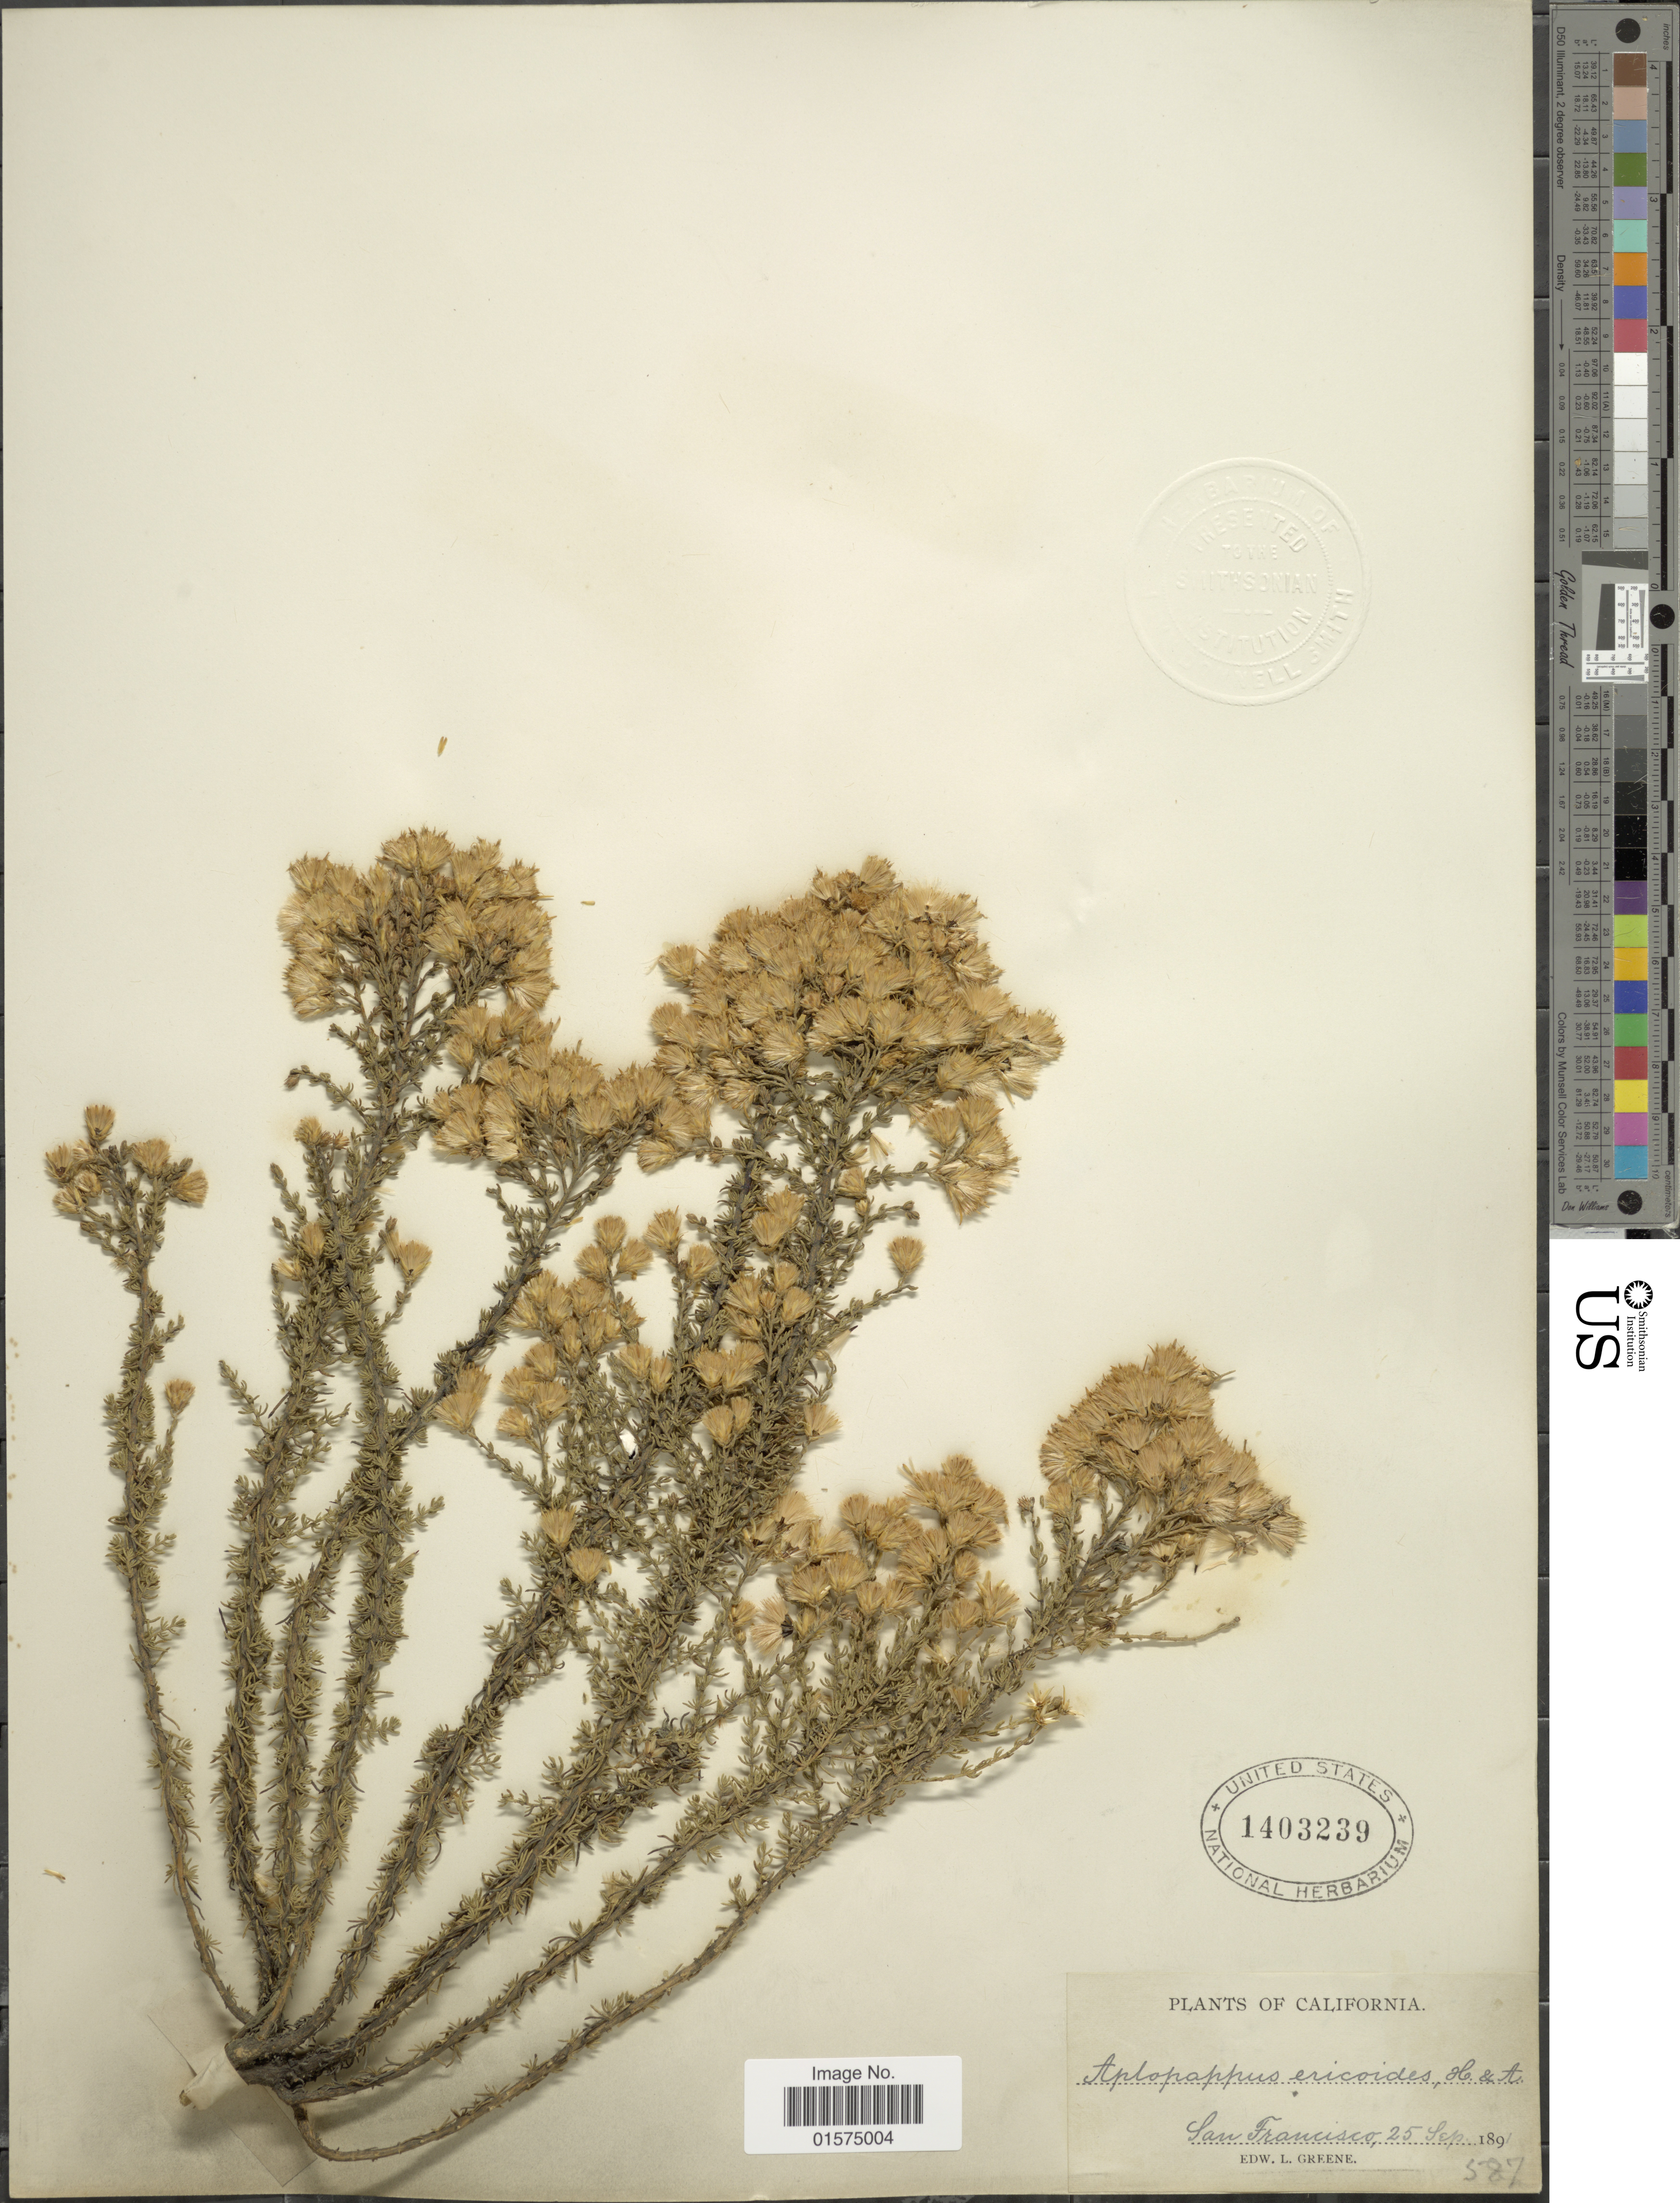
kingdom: Plantae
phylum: Tracheophyta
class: Magnoliopsida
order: Asterales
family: Asteraceae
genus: Ericameria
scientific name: Ericameria ericoides subsp. ericoides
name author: (Less.) Nutt. ex Jeps.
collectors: E. L. Greene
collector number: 587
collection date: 1891-09-25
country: United States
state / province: California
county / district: San Francisco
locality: San Francisco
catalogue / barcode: US 1403239